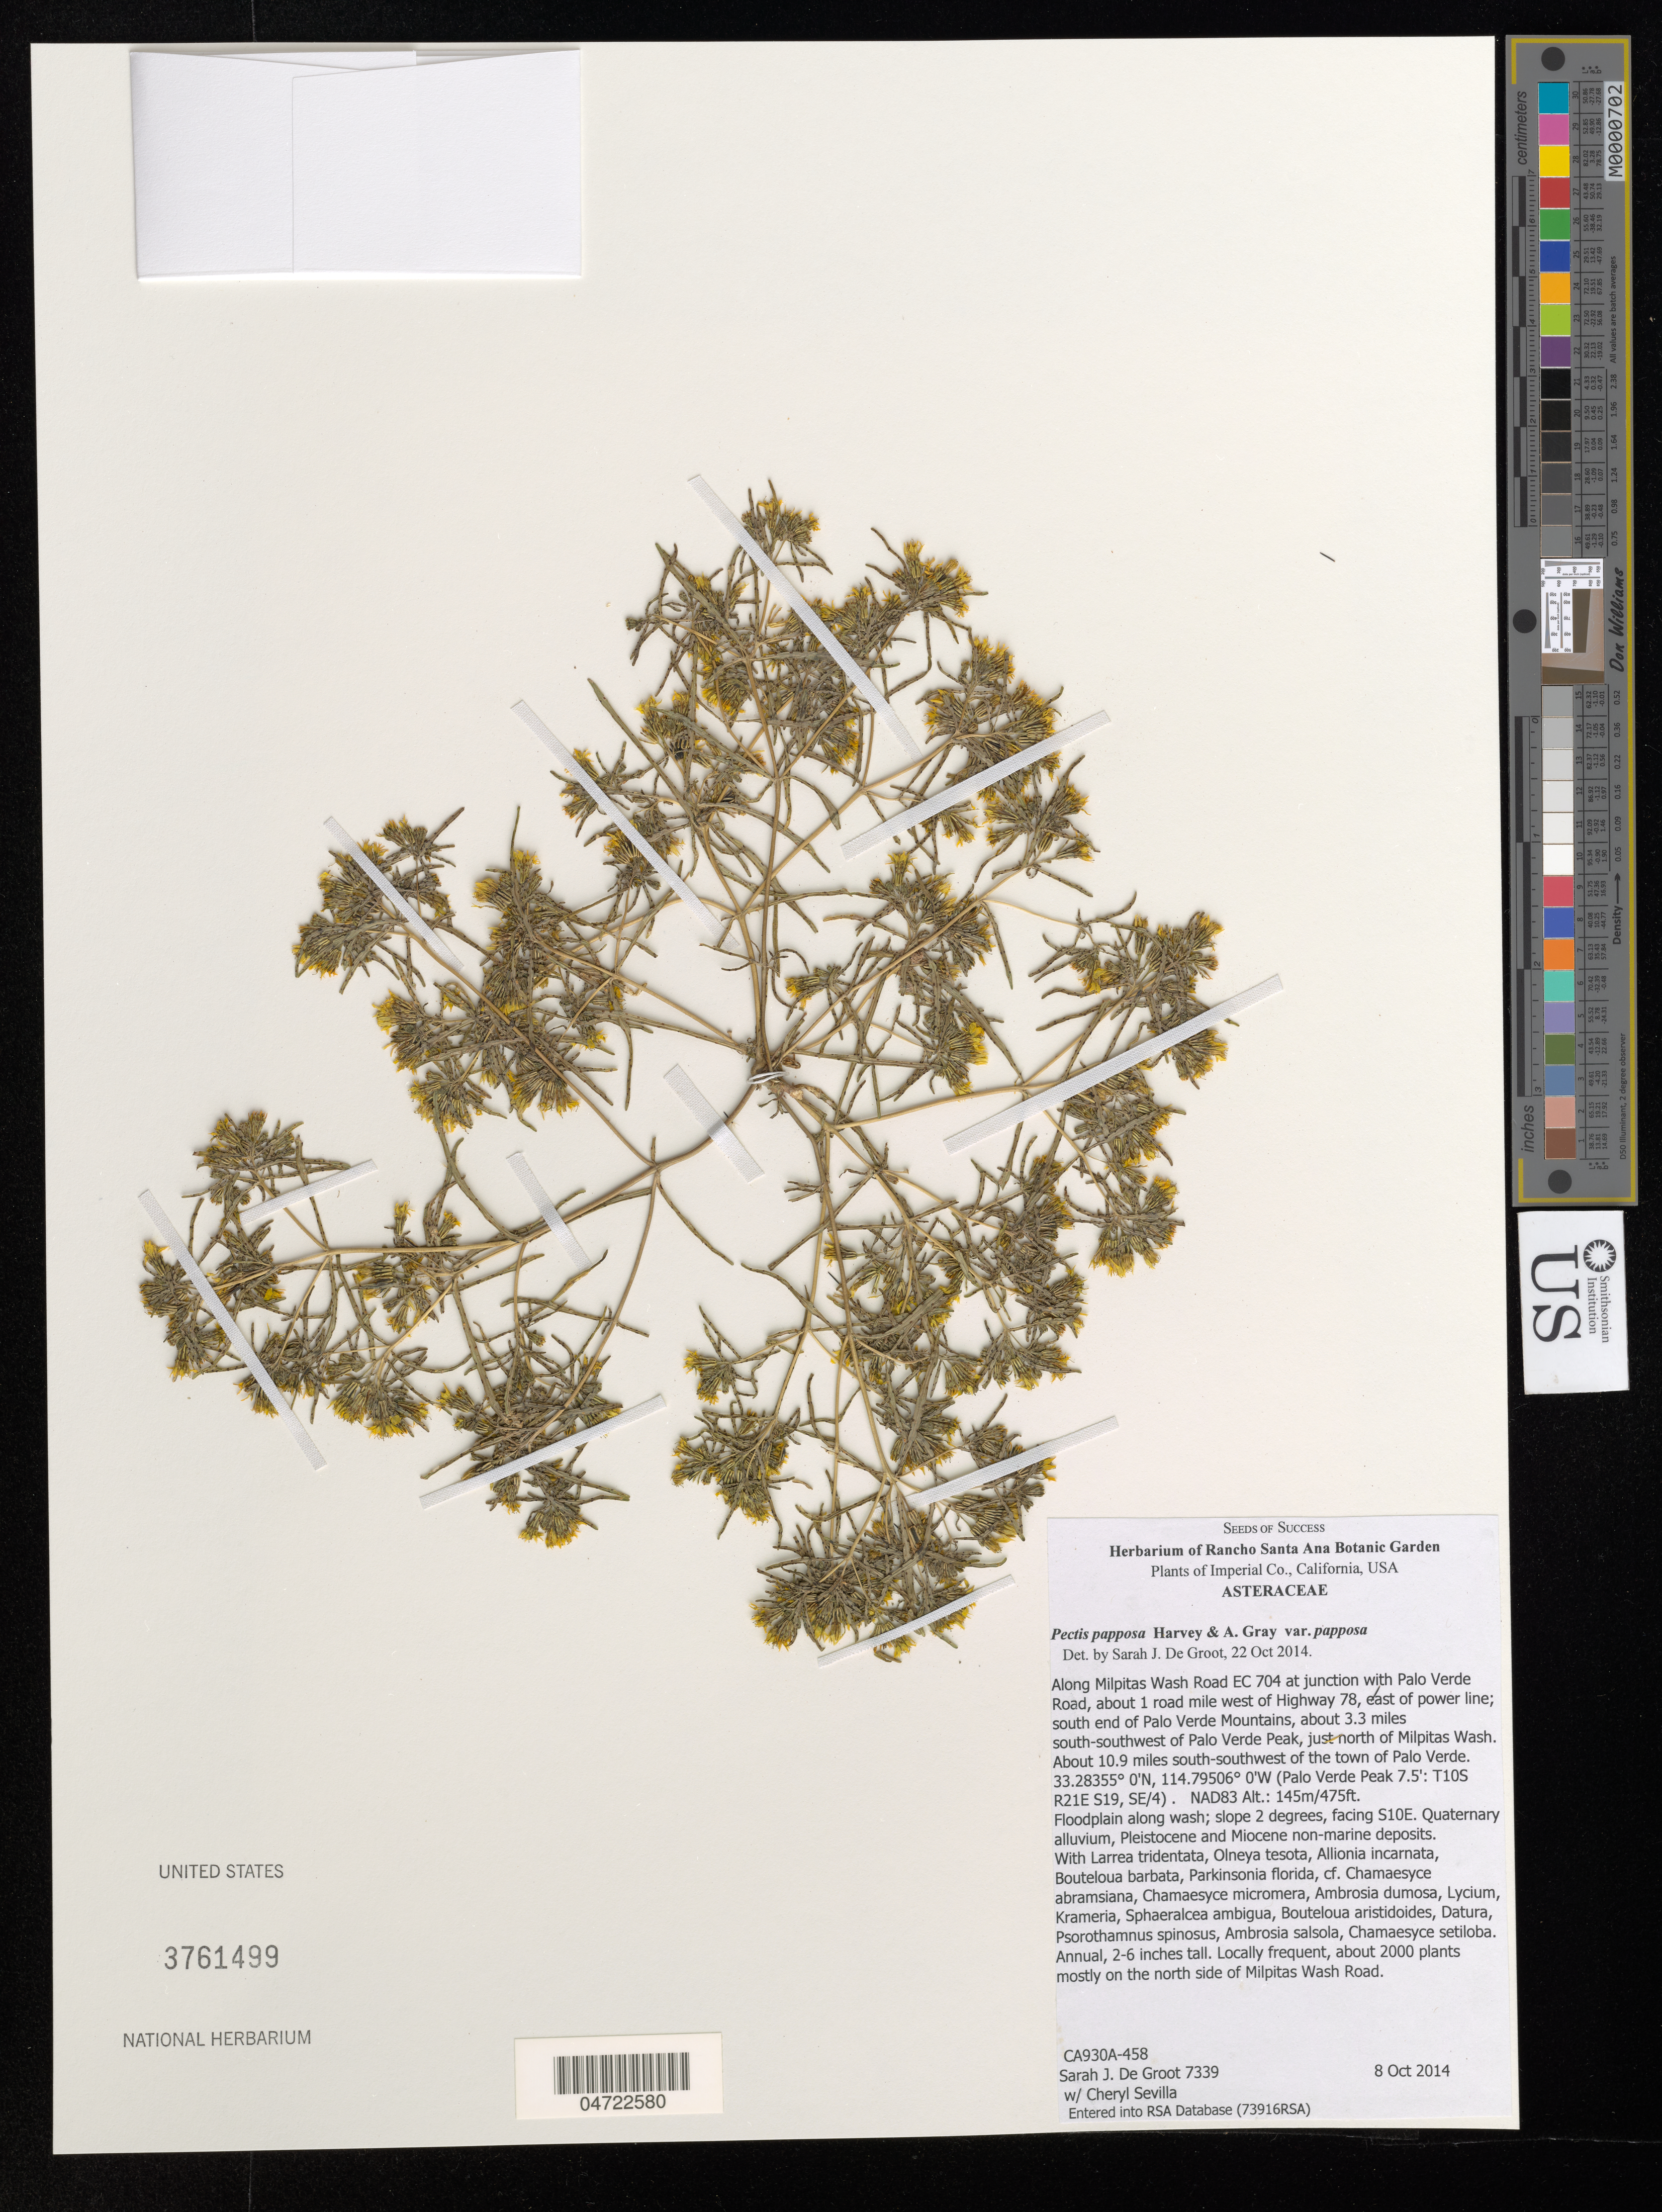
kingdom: Plantae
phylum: Tracheophyta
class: Magnoliopsida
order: Asterales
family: Asteraceae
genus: Pectis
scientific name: Pectis papposa var. papposa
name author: Harv. & A. Gray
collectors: S. De Groot & C. Sevilla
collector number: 7339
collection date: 2014-10-08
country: United States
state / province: California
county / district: Imperial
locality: Imperial Co. Along Milpitas Wash Road EC 704 at junction with Palo Verde Road, about 1 road mile west of Highway 78, east of power line; south end of Palo Verde Mountains, about 3.3 miles south-southwest of Palo Verde Peak, just north of Milpitas Wash. About 10.9 miles south-southwest of the town of Palo Verde. (Palo Verde Peak 7.5': T10S R21E S19, SE/4).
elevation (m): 145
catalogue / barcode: US 3761499